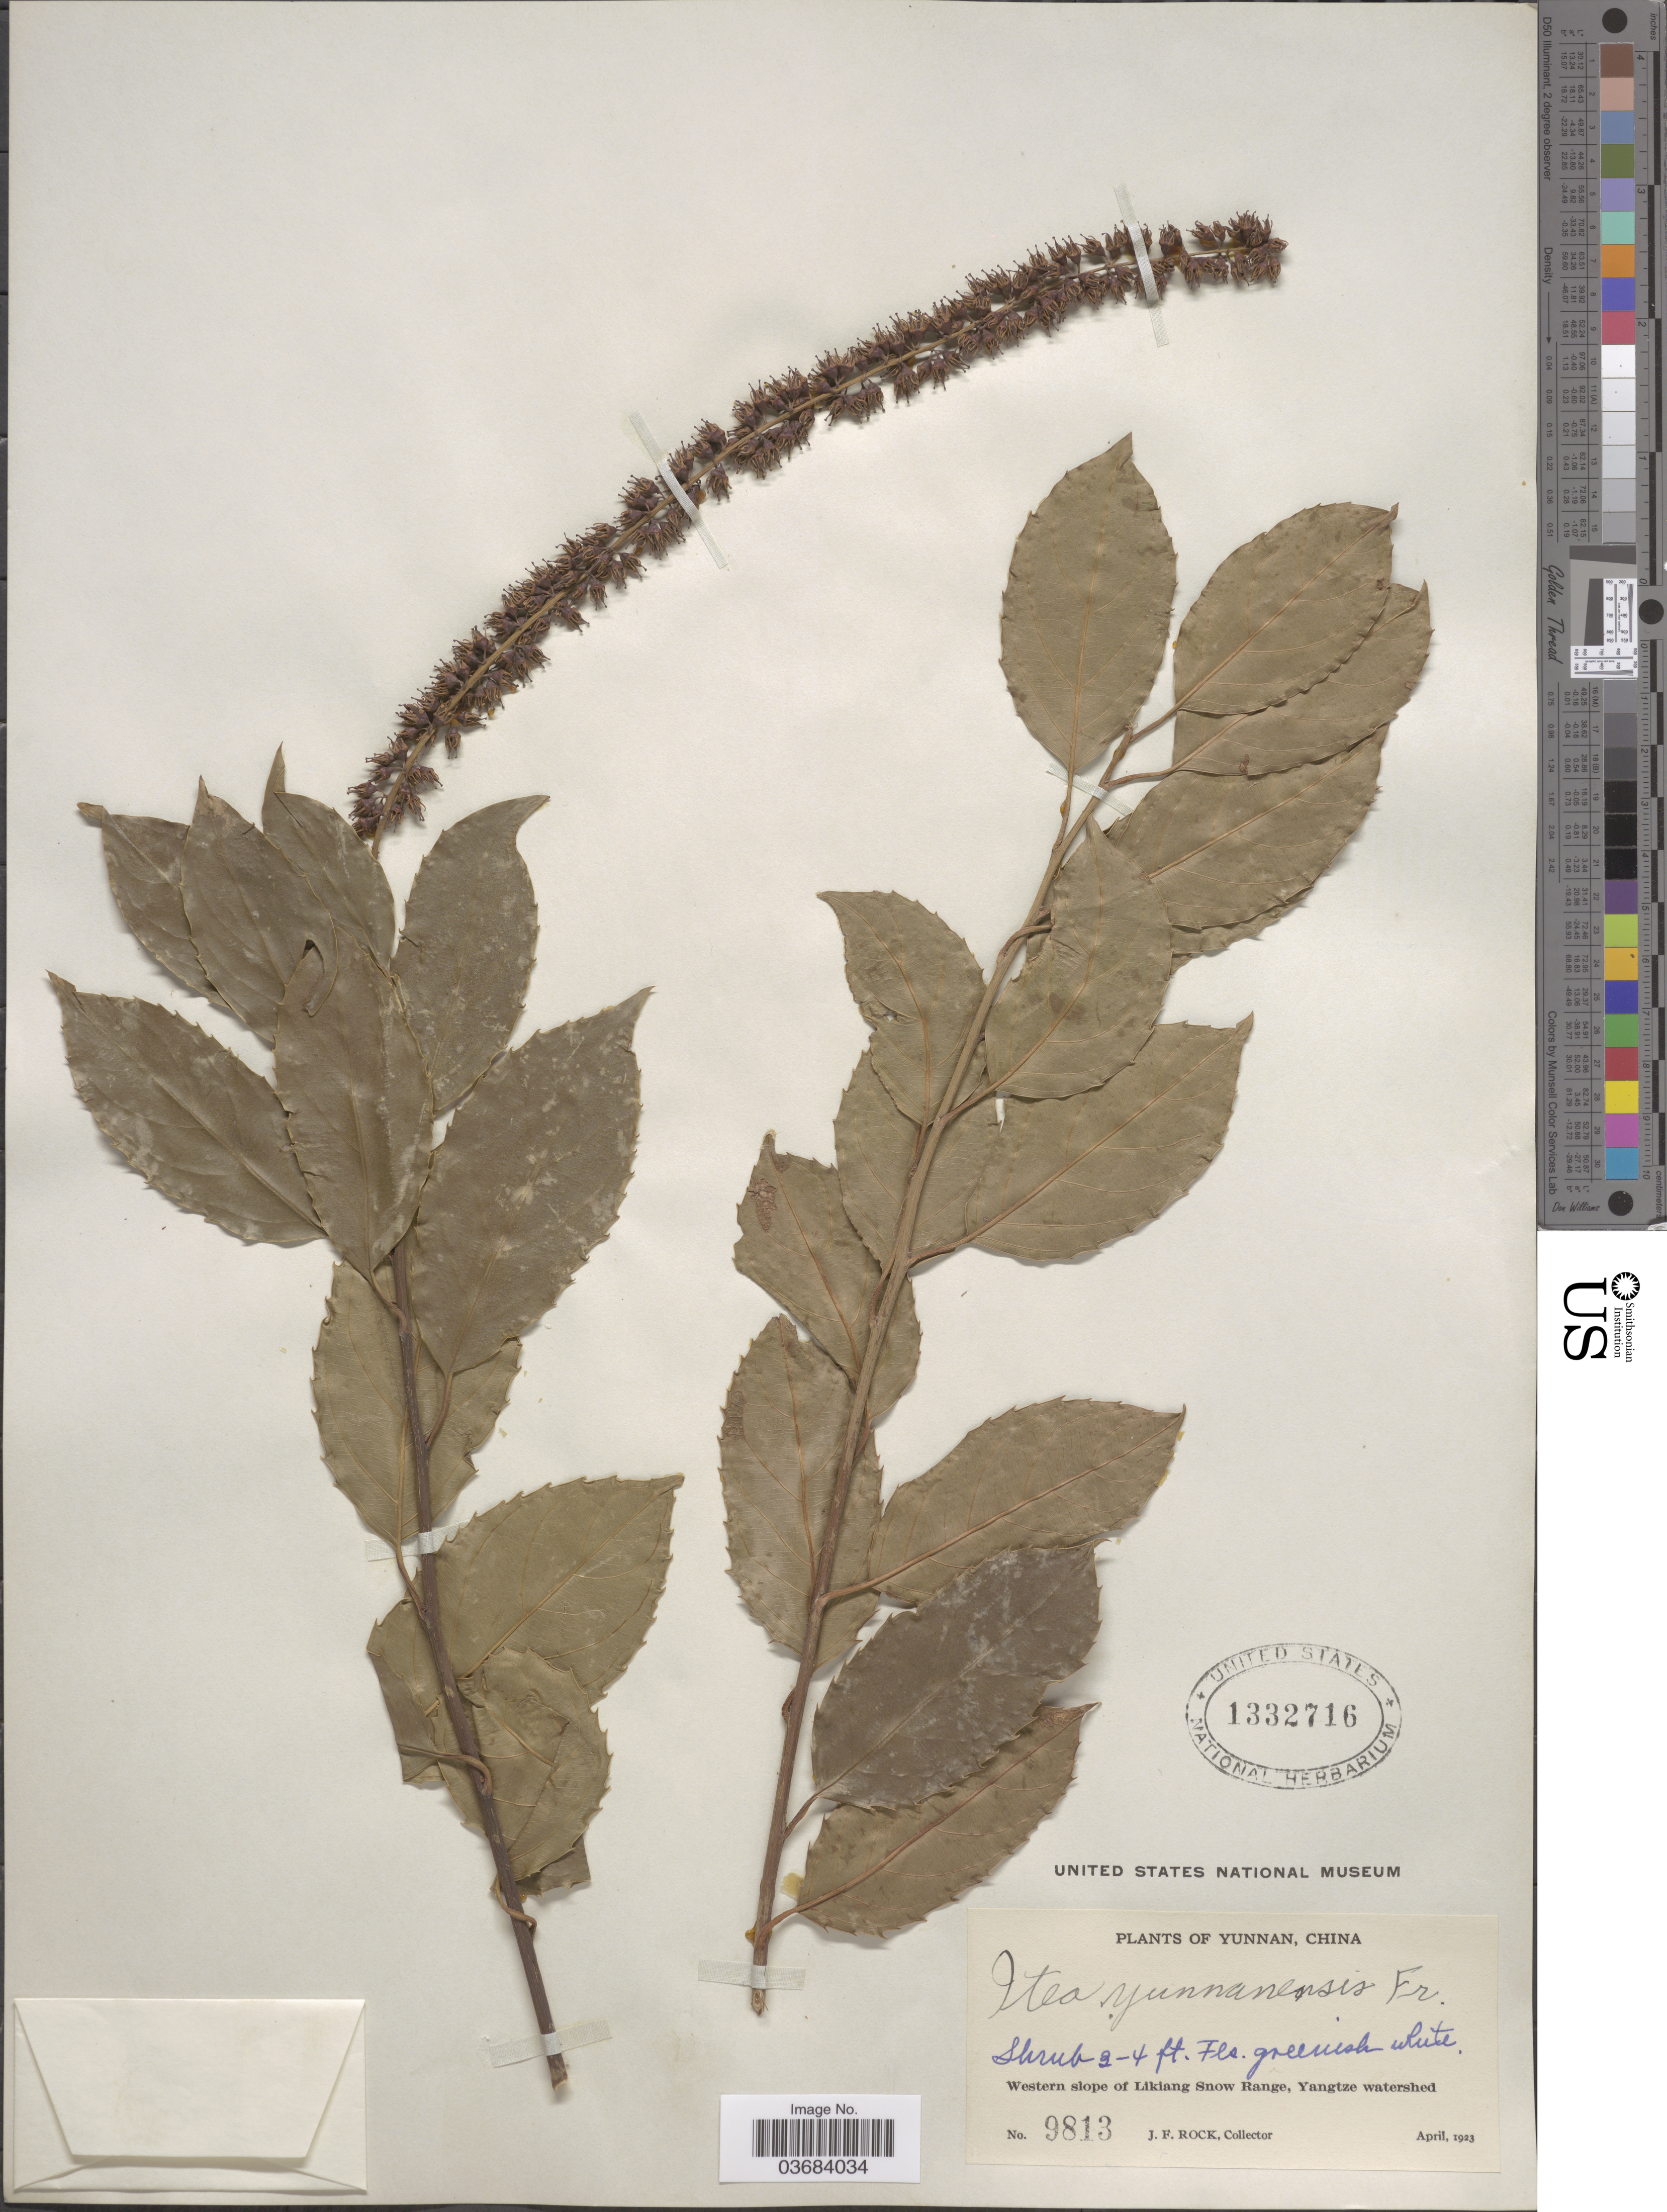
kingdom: Plantae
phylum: Tracheophyta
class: Magnoliopsida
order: Saxifragales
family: Iteaceae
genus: Itea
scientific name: Itea yunnanensis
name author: Franch.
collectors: J. Rock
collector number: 9813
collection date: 1923-04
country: China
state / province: Yunnan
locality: Western slope of Likiang Snow Range, Yangtze watershed.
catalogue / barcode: US 1332716